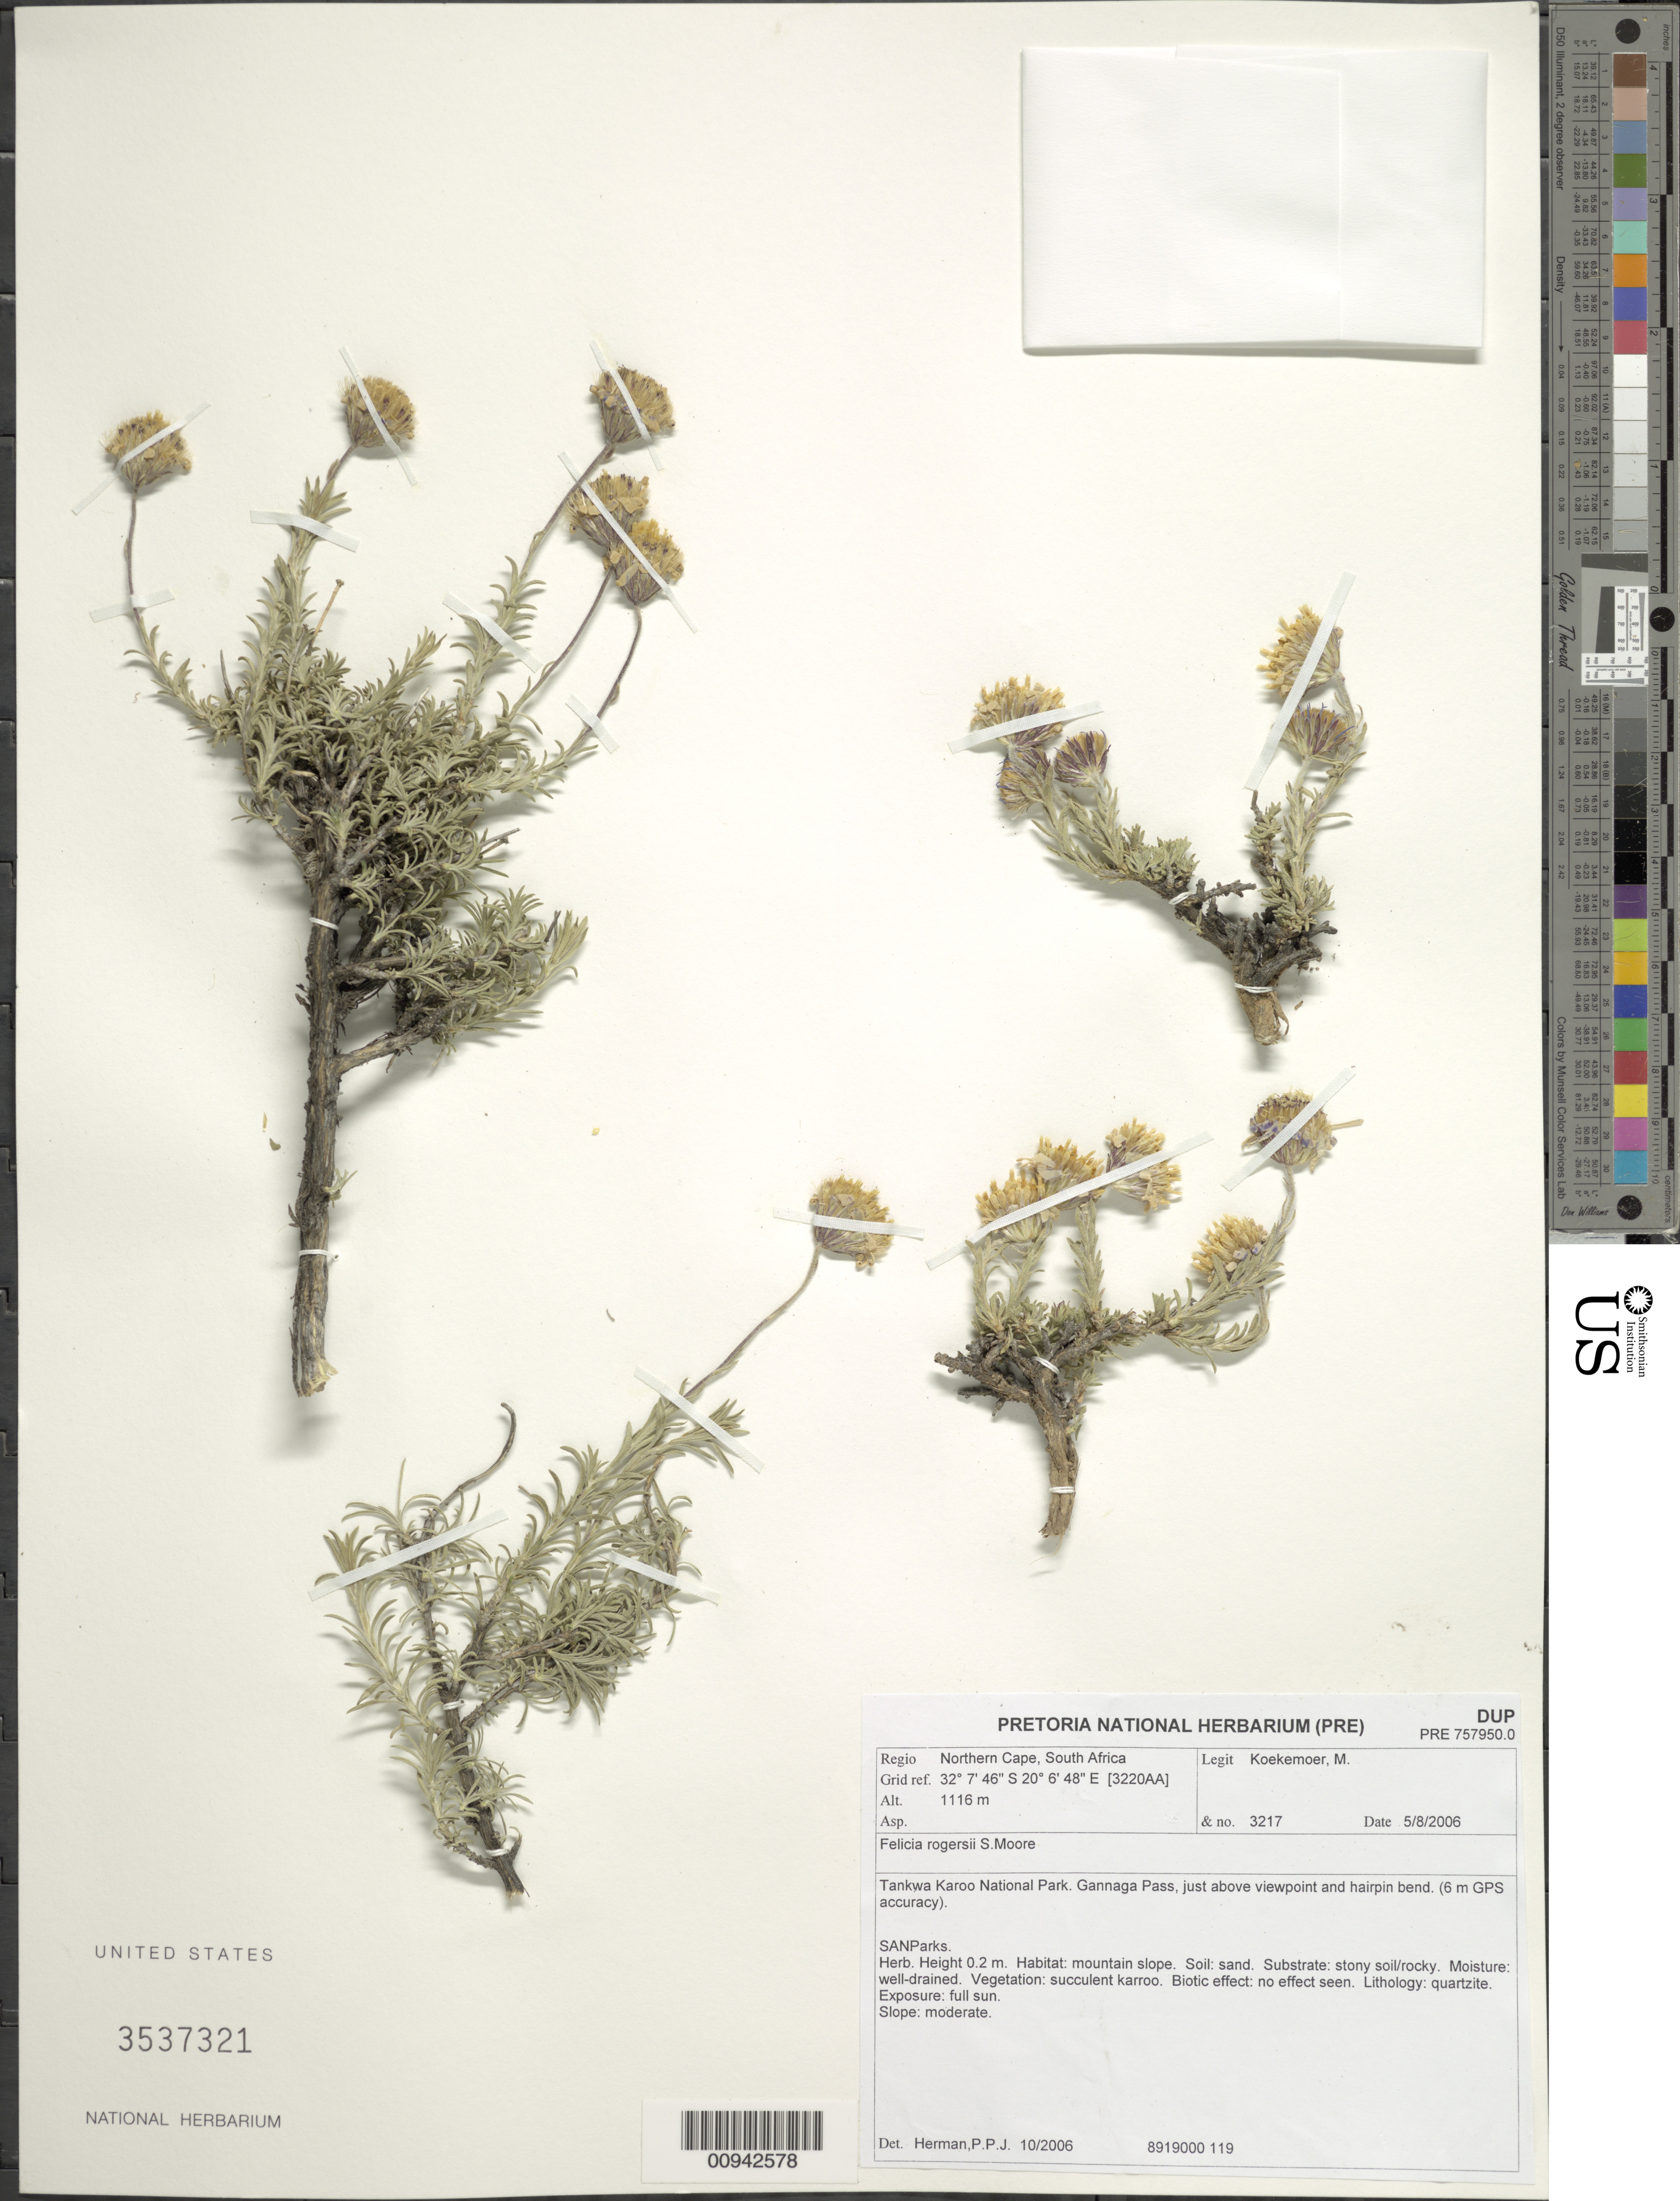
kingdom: Plantae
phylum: Tracheophyta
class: Magnoliopsida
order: Asterales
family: Asteraceae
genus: Felicia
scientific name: Felicia rogersii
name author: S. Moore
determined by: Herman, P. P. J.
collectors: M. Koekemoer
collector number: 3217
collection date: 2006-08-05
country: South Africa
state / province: Northern Cape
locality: Tankwa Karoo National Park. Gannaga Pass, just above viewpoint and hairpin bend (6m GPS accuracy)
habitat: Mountain slope. Sandy, stony soil/ rocky.. Well-drained. Succulent karroo. Quartzite. Full sun. Moderate slope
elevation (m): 1116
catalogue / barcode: US 3537321